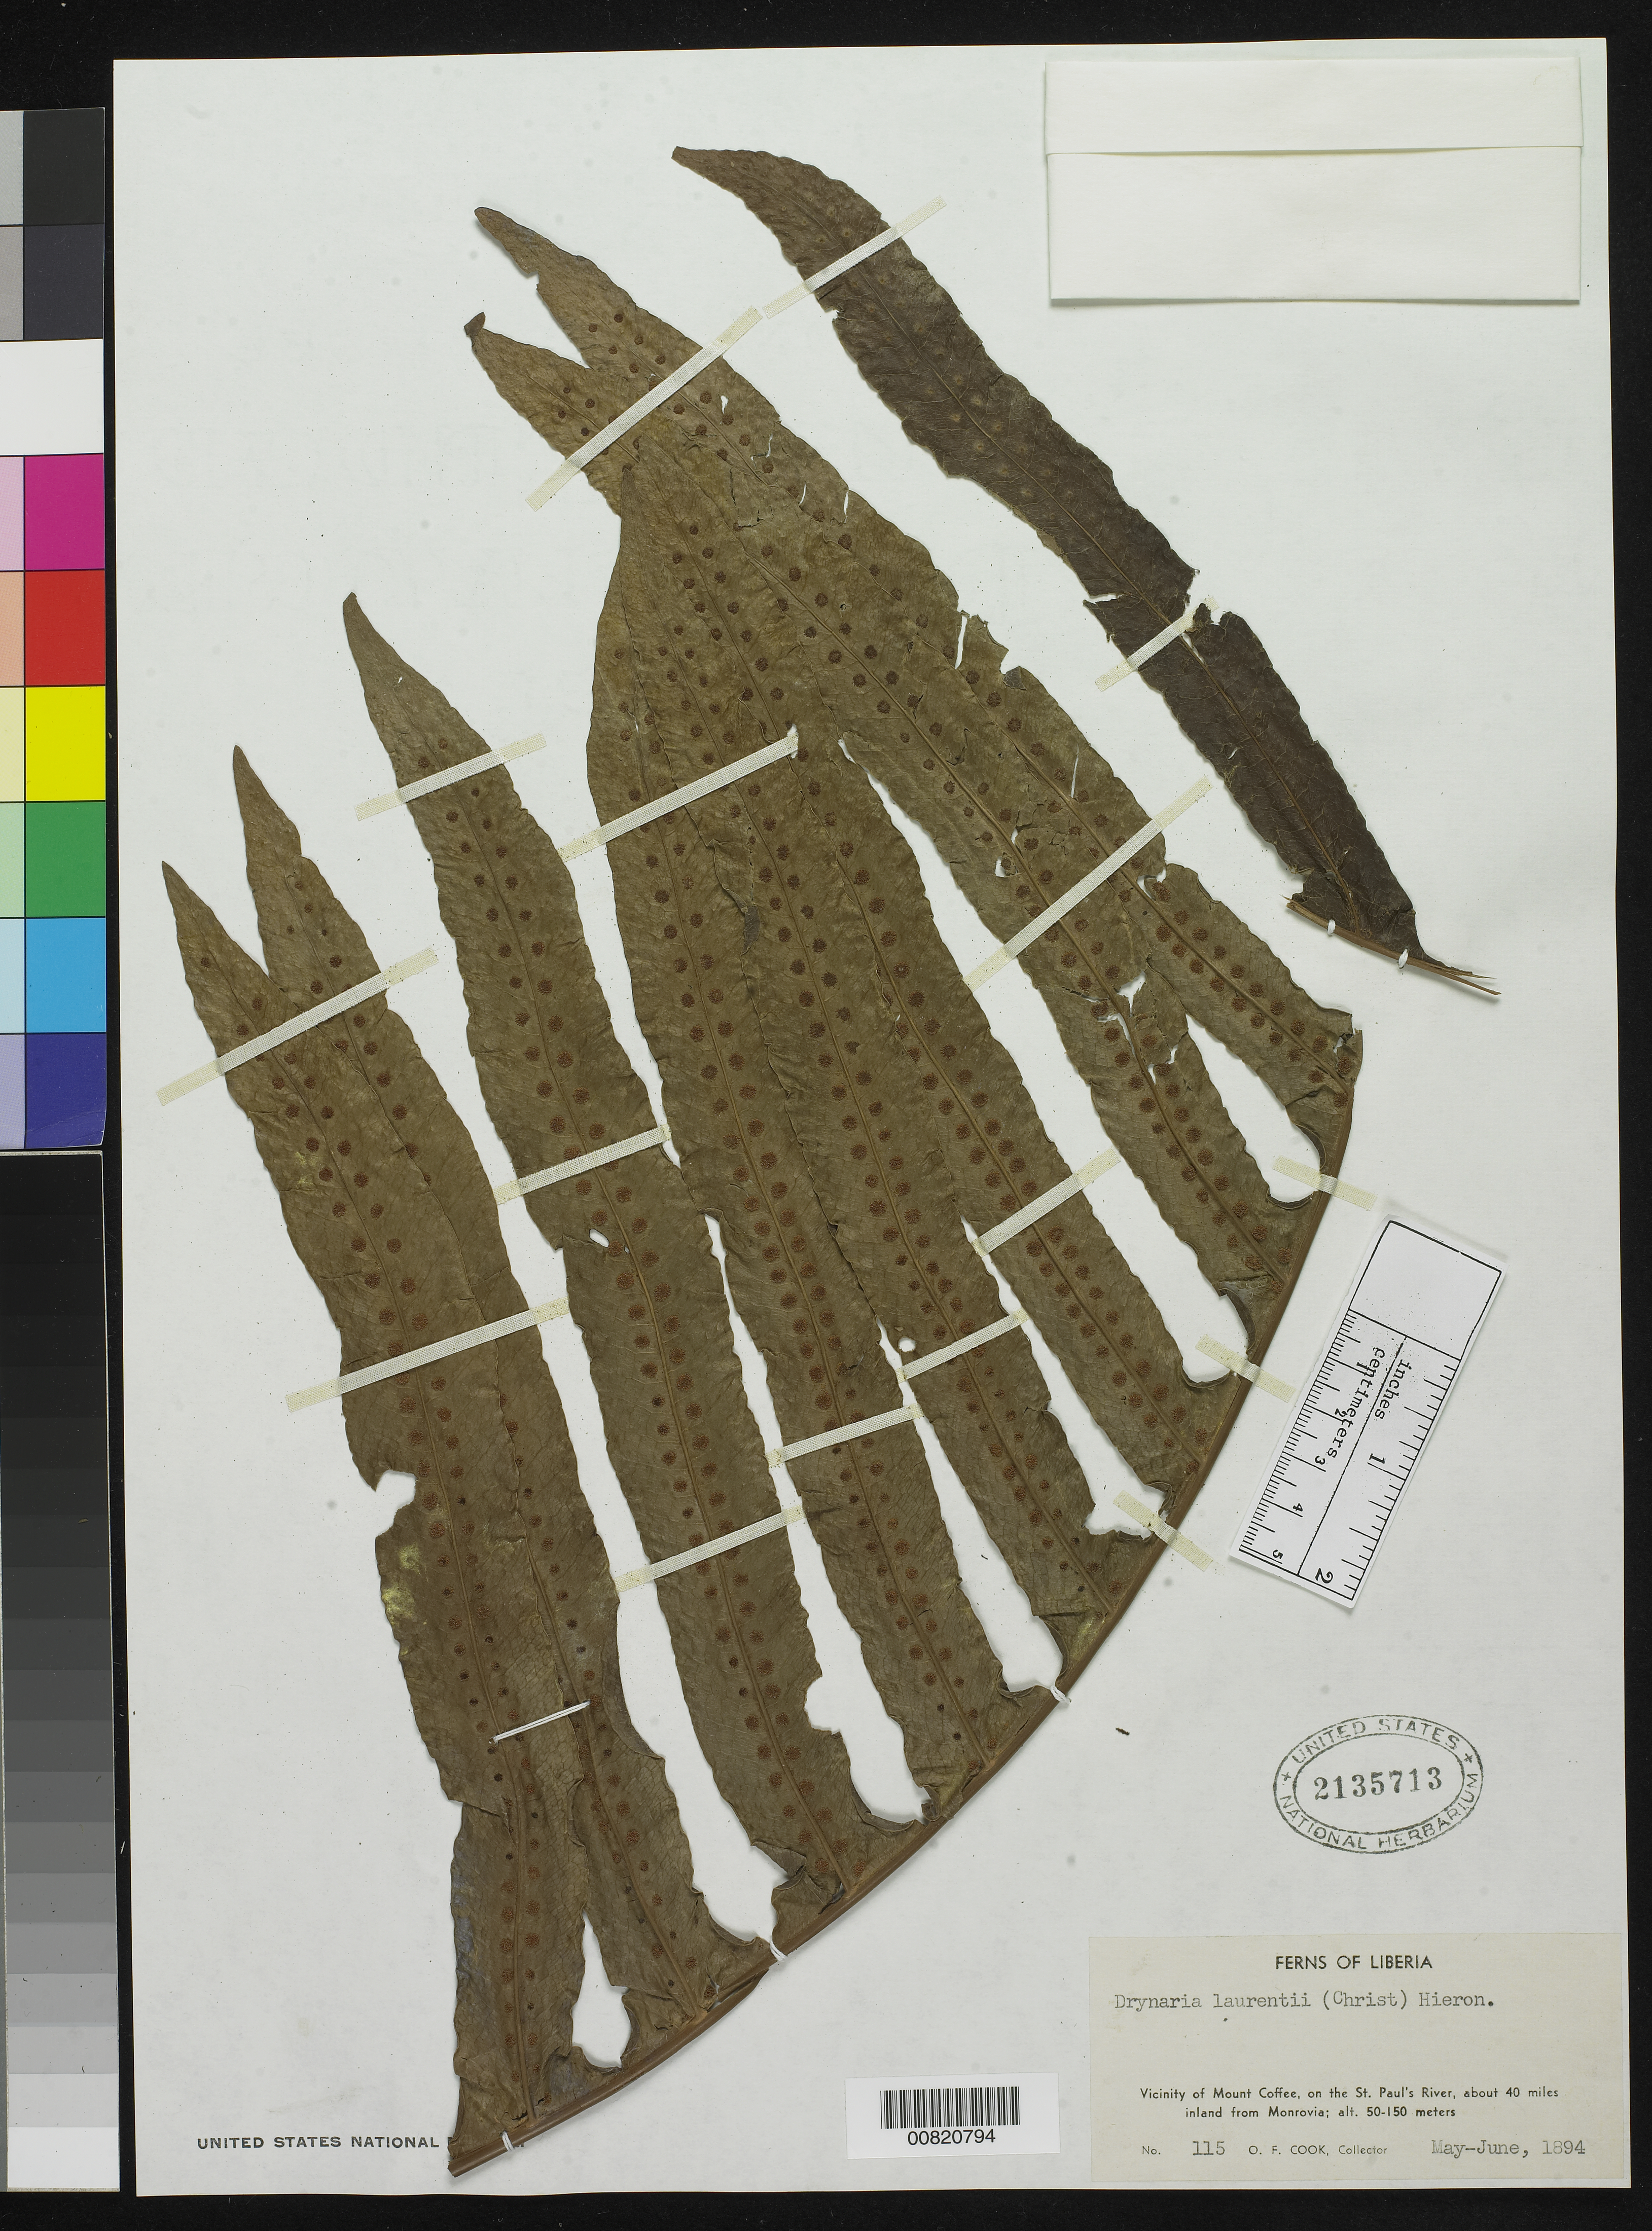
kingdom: Plantae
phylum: Tracheophyta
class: Polypodiopsida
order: Polypodiales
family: Polypodiaceae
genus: Drynaria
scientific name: Drynaria laurentii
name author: (Christ) Hieron.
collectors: O. F. Cook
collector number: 115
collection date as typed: May 1894 to -- Jun 1894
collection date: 1894-05/1894-06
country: Liberia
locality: Vicinity of Mount Coffee, on the St. Paul's River, about 40 miles inland from Monrovia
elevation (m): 50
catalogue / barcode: US 2135713